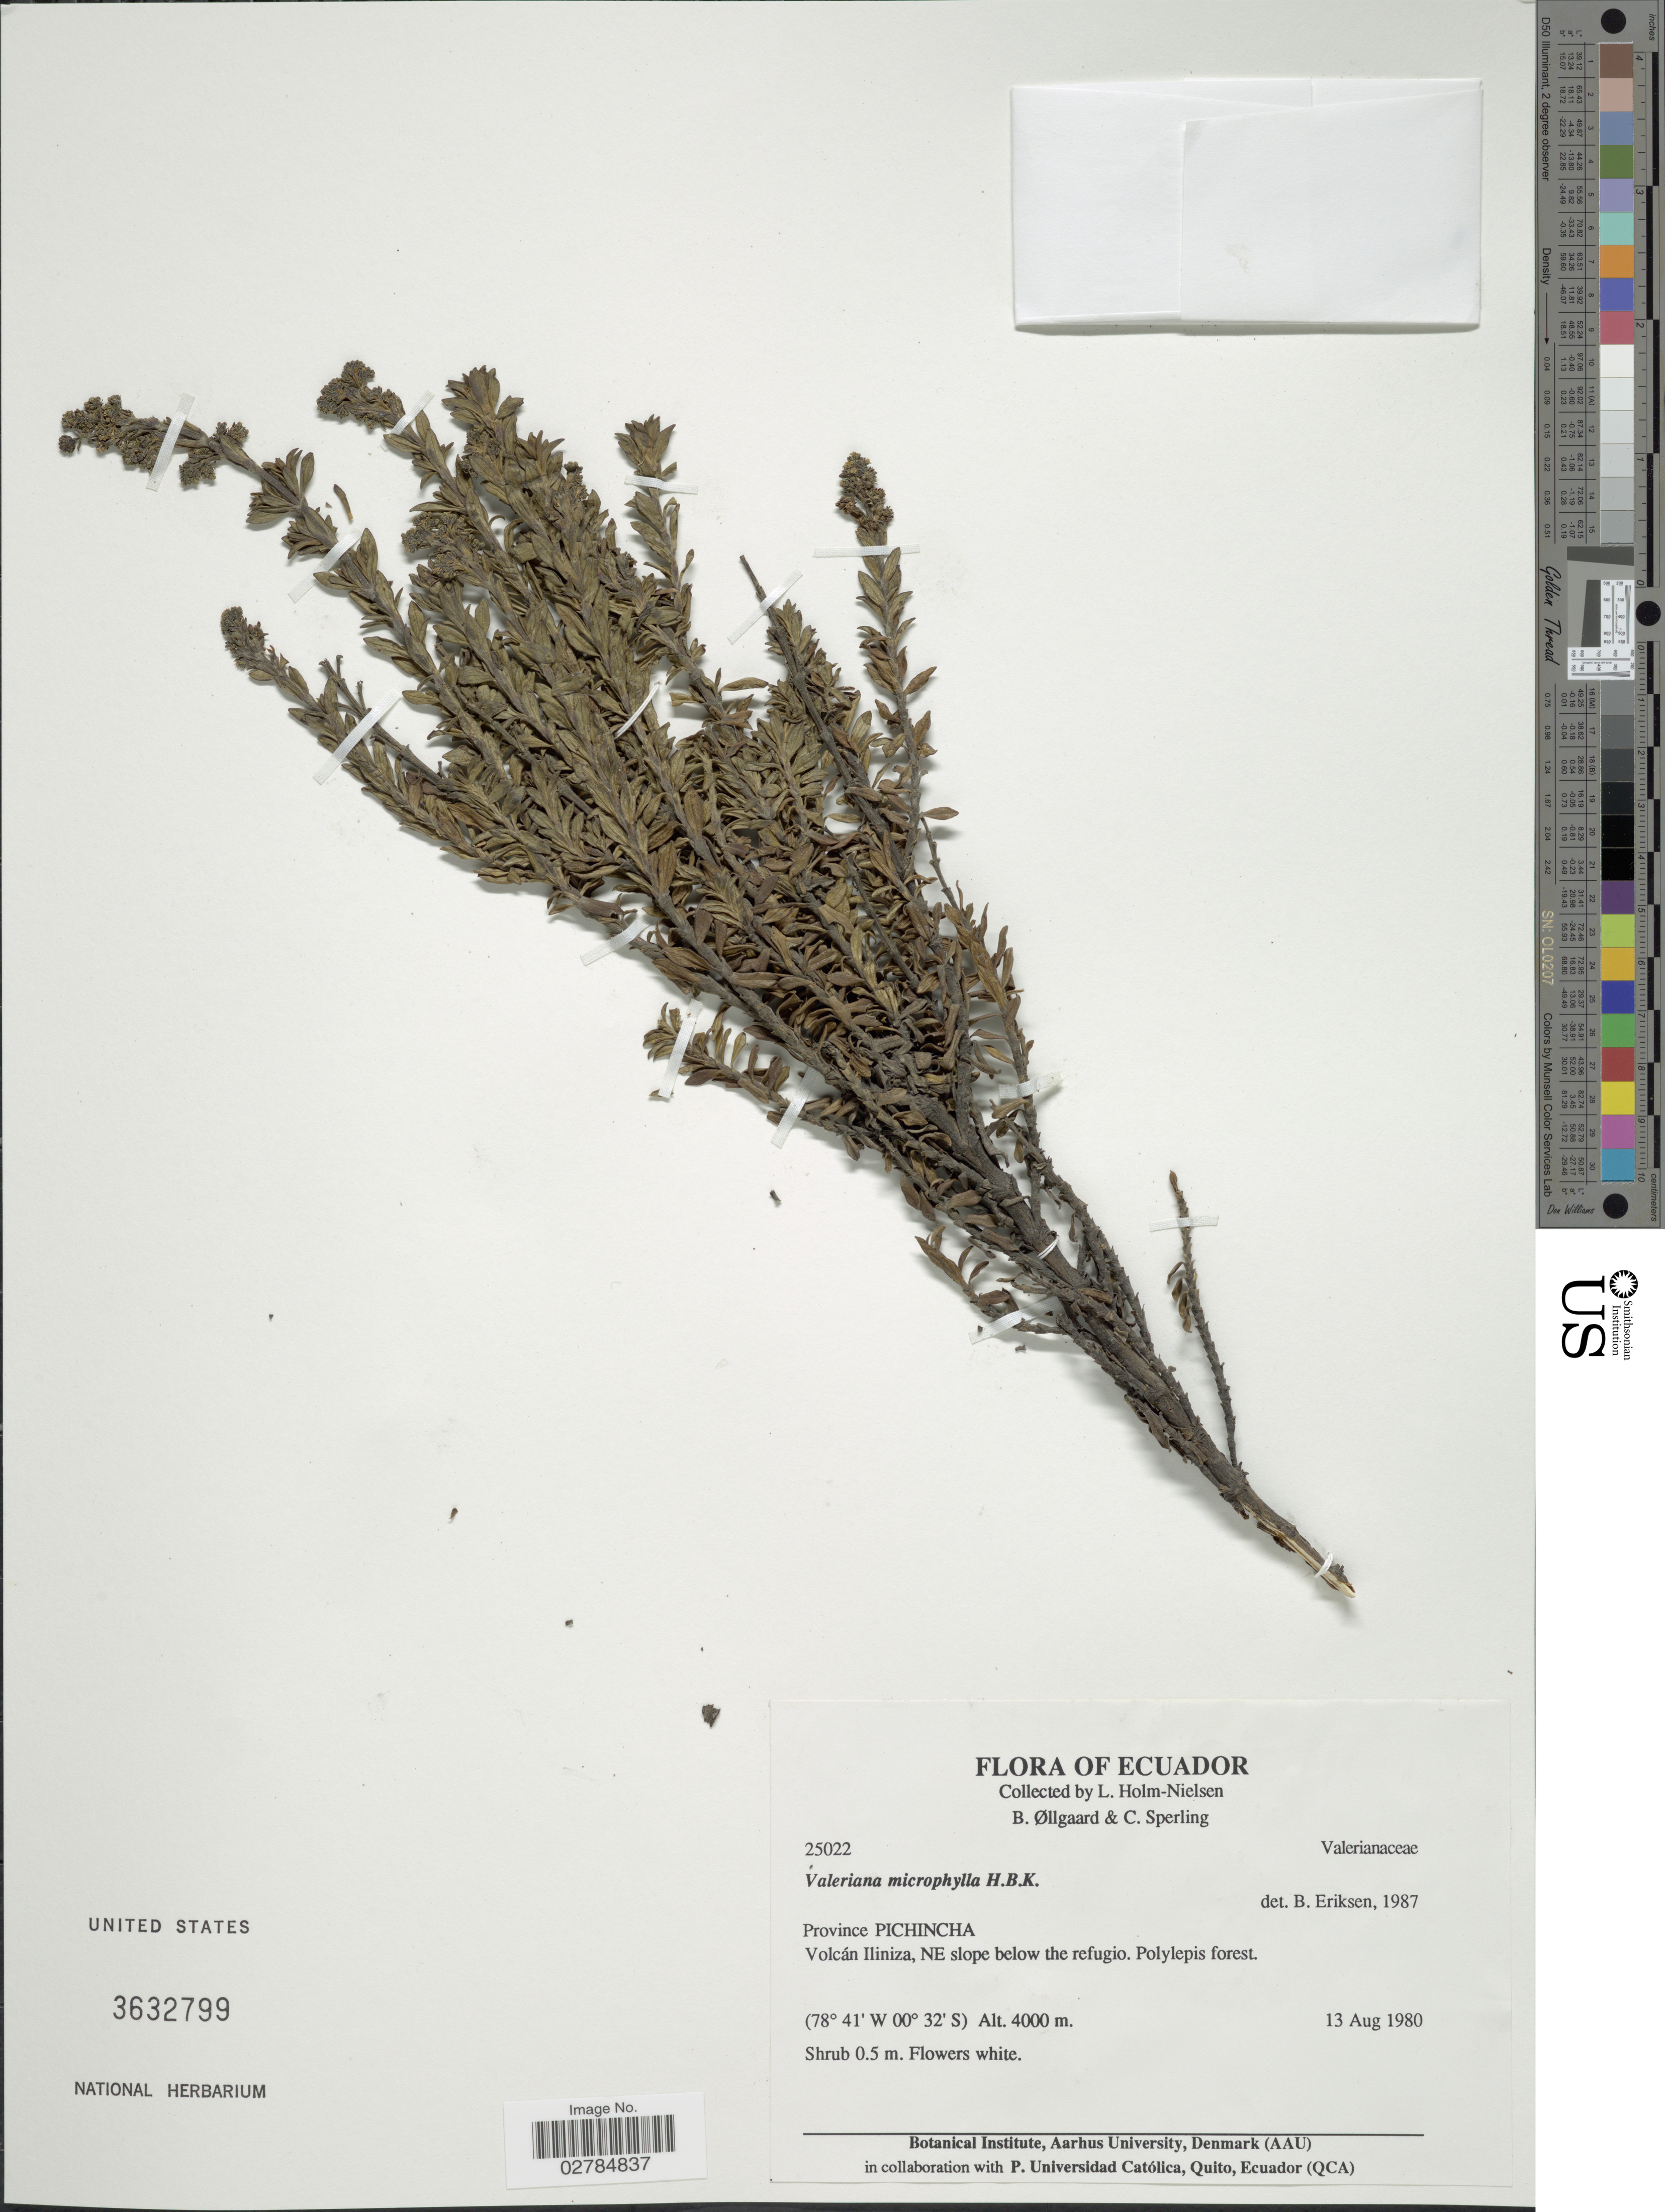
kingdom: Plantae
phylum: Tracheophyta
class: Magnoliopsida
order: Dipsacales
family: Caprifoliaceae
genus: Valeriana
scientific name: Valeriana microphylla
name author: Kunth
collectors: L. Holm-Nielsen, B. Øllgaard & C. Sperling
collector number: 25022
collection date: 1980-08-13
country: Ecuador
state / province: Pichincha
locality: Volcán Iliniza, NE slope below the refugio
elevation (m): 4000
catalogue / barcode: US 3632799